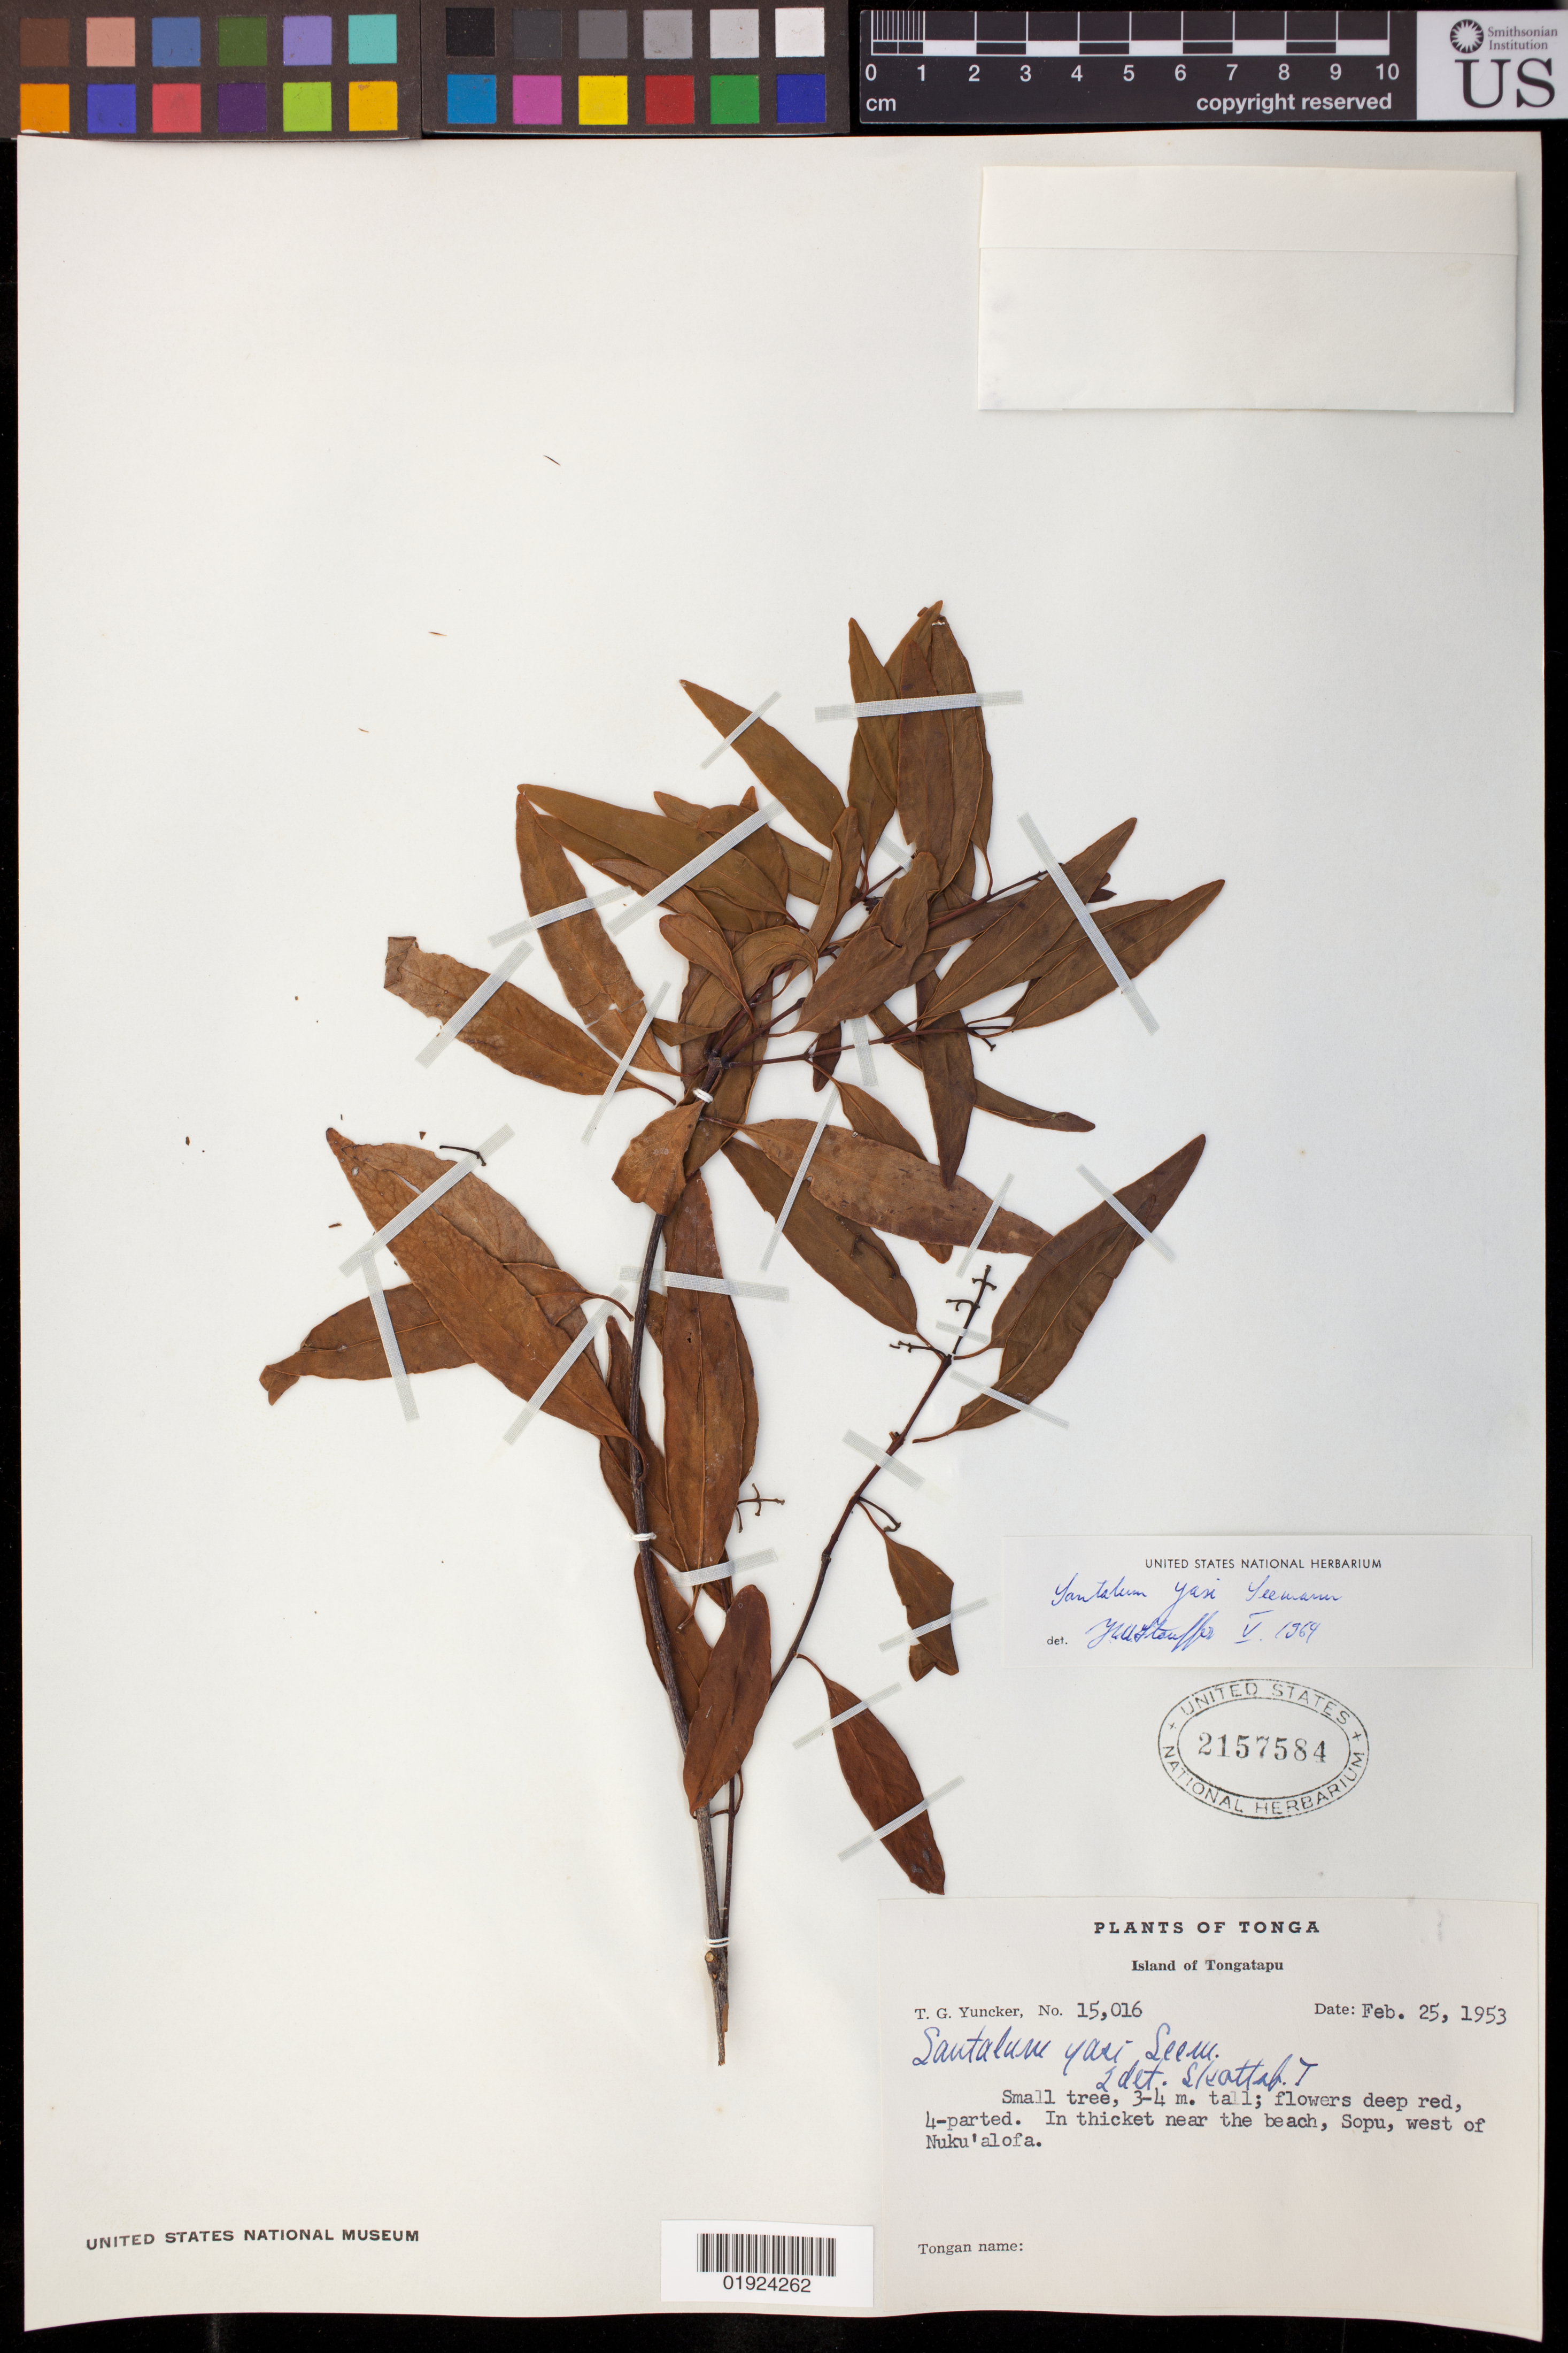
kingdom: Plantae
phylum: Tracheophyta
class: Magnoliopsida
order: Santalales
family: Santalaceae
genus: Santalum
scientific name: Santalum yasi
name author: Seem.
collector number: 15016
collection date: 1953-02-25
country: Tonga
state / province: Tongatapu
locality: Island of Tongatapu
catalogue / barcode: US 2157584